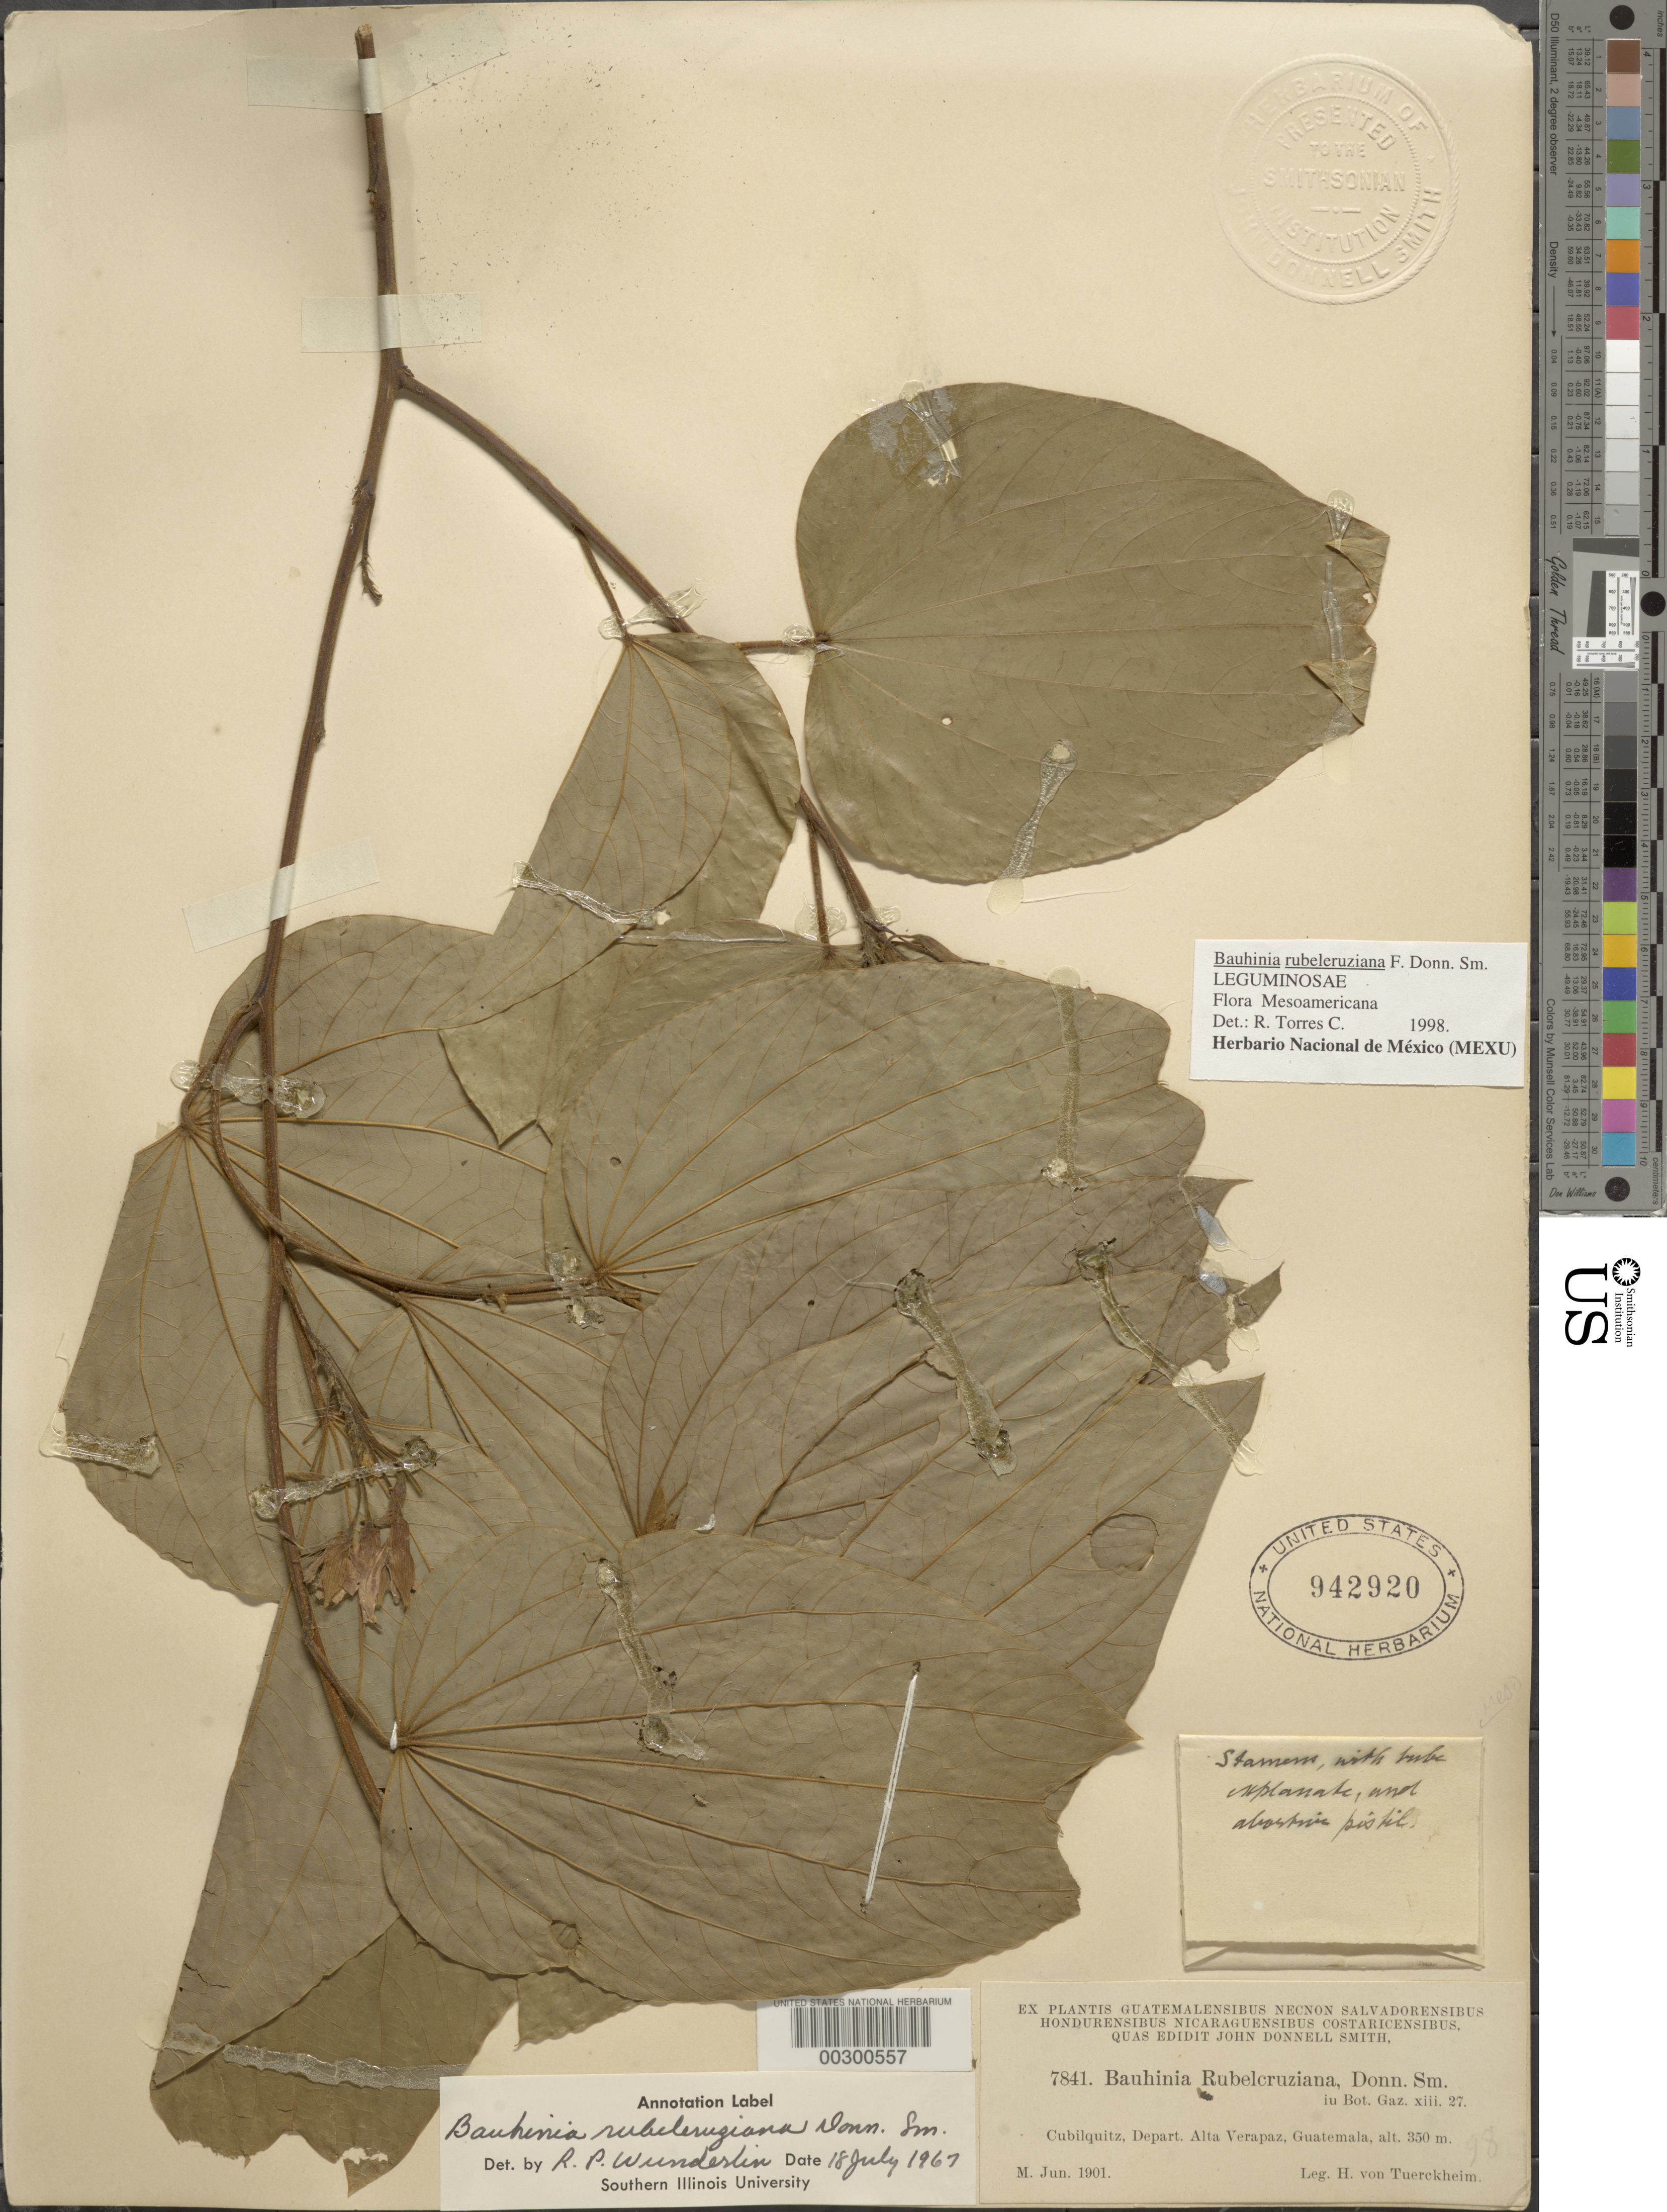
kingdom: Plantae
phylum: Tracheophyta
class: Magnoliopsida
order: Fabales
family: Fabaceae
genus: Bauhinia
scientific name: Bauhinia rubeleruziana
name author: Donn. Sm.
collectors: H. von Türckheim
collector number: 7841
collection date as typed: Jun 1901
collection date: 1901-06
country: Guatemala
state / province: Alta Verapaz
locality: Cubilquitz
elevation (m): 350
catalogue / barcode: US 942920